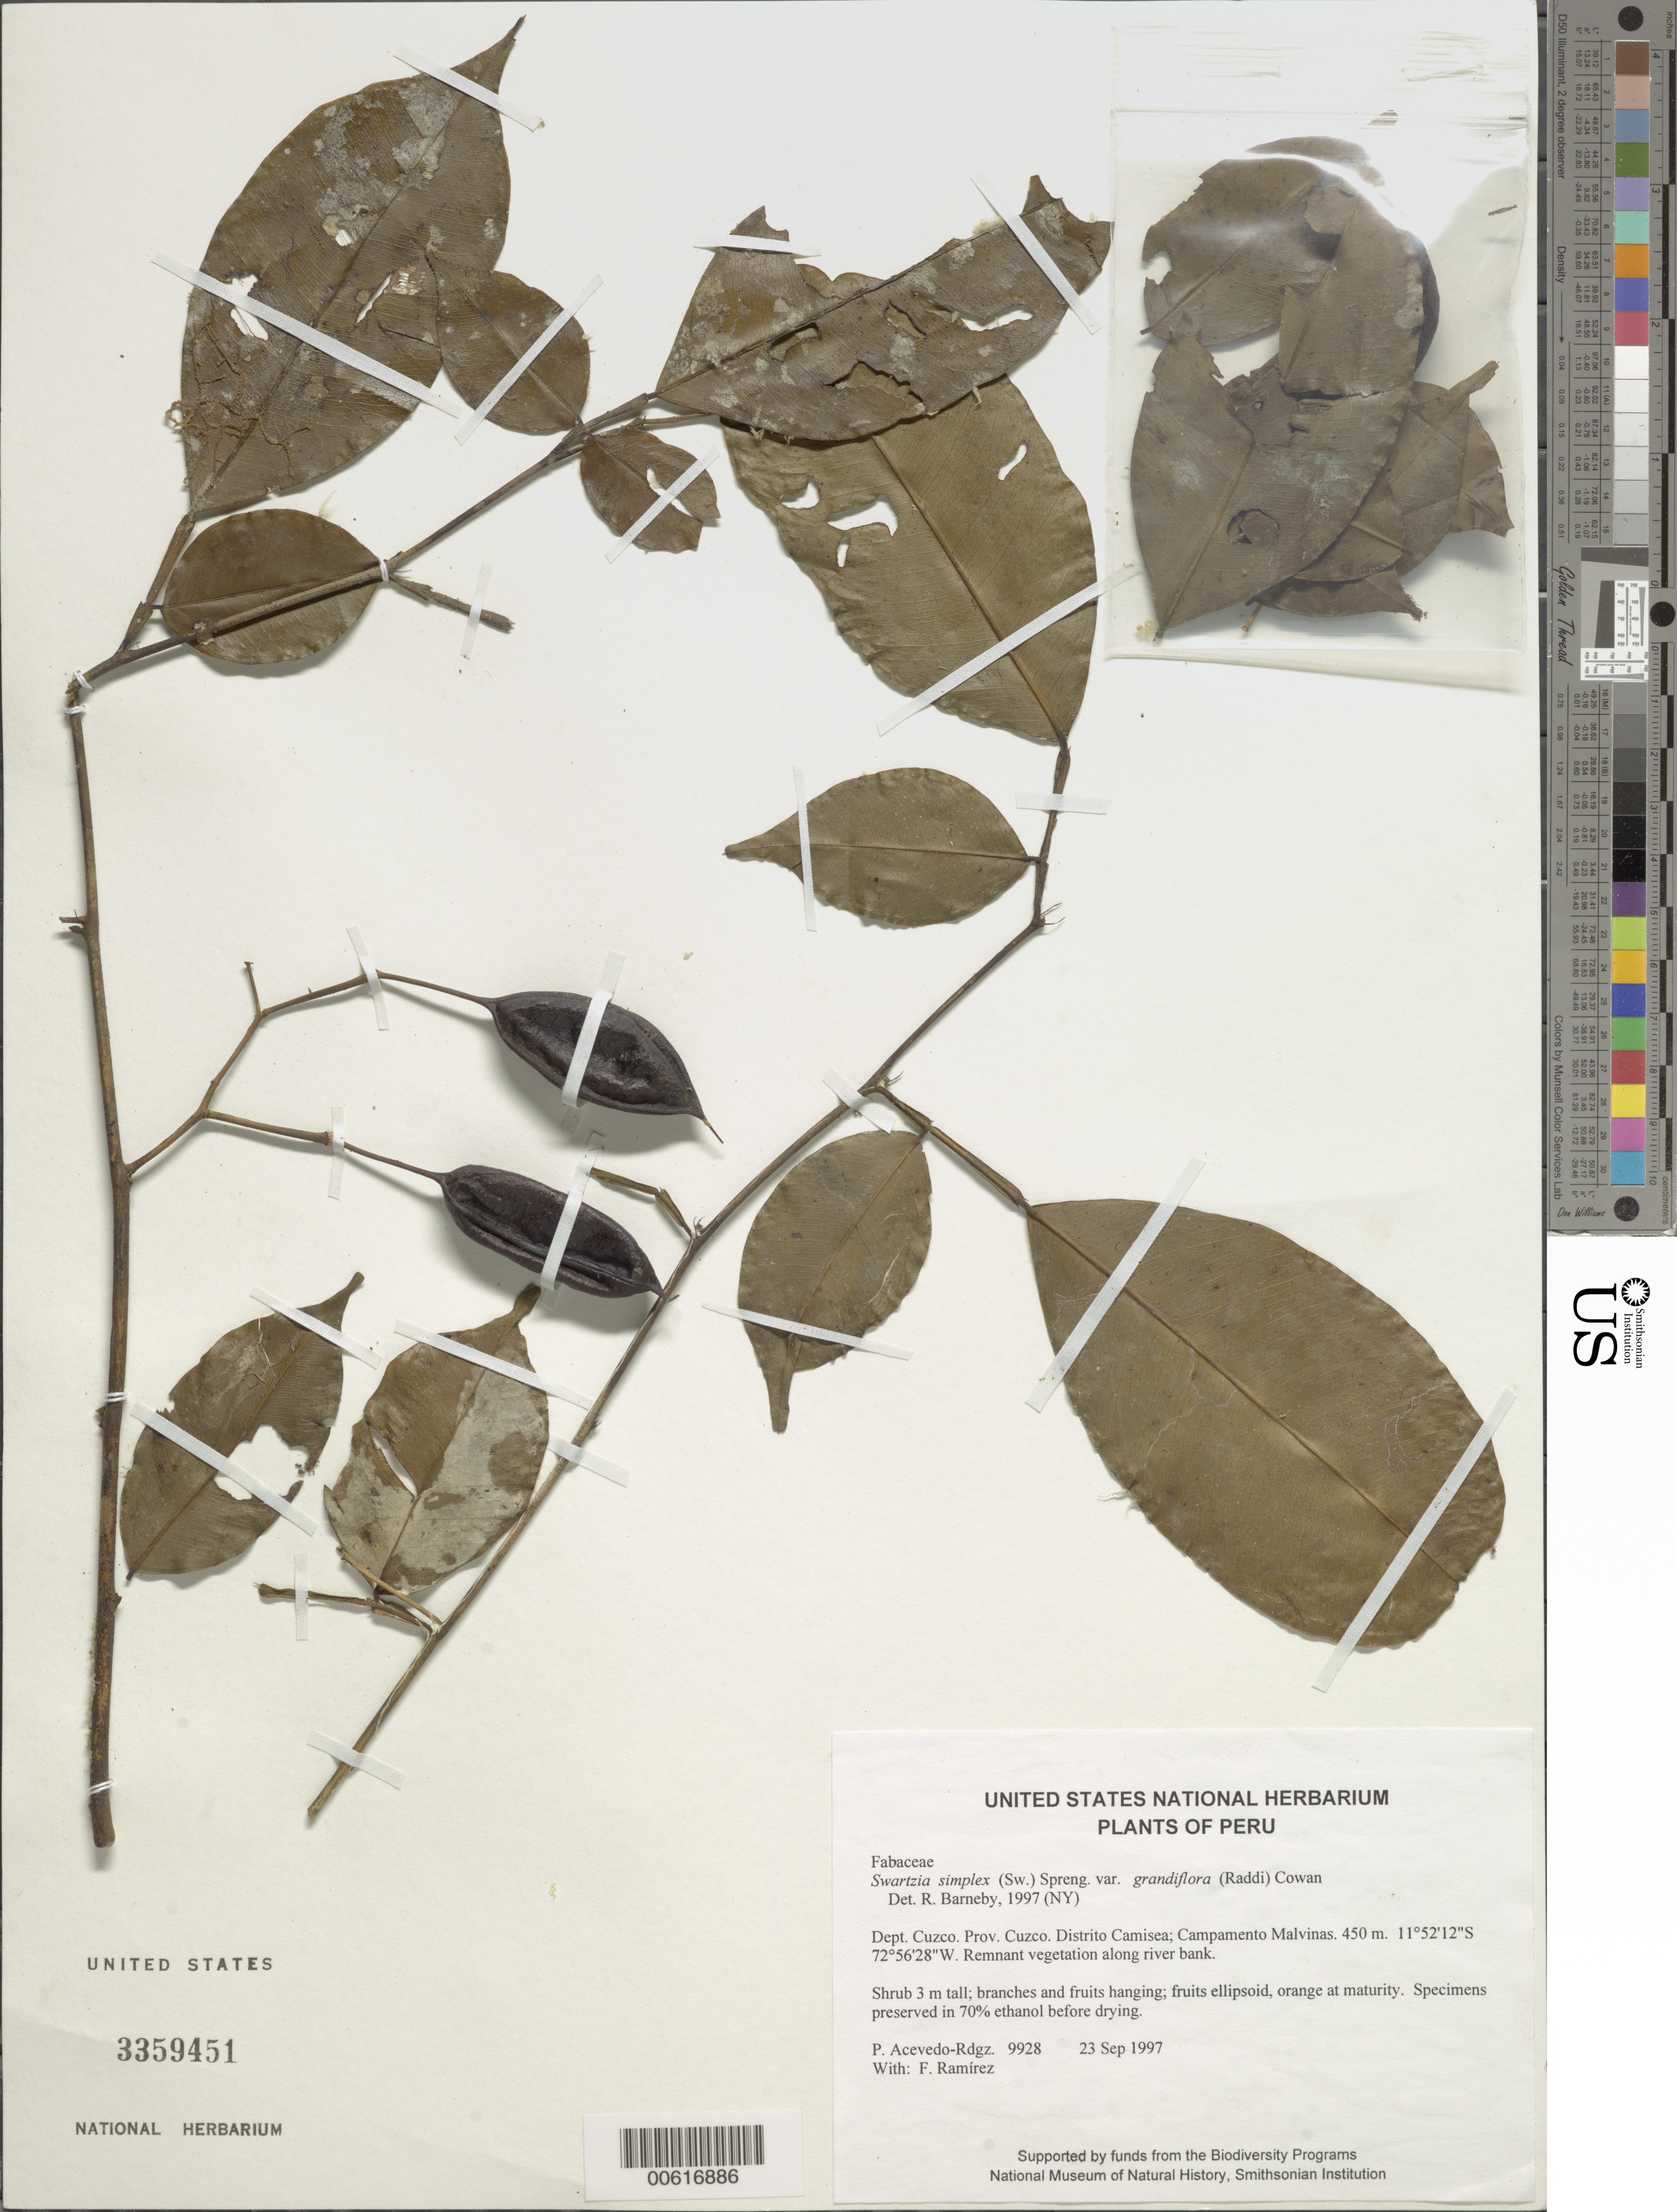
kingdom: Plantae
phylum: Tracheophyta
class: Magnoliopsida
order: Fabales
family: Fabaceae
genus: Swartzia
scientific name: Swartzia simplex var. grandiflora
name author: (Raddi) R.S. Cowan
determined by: Barneby, Rupert C., (NY)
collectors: P. Acevedo-Rodr. & F. Ramirez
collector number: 9928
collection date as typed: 23 Sep 1997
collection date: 1997-09-23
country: Peru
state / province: Cusco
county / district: Cusco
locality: Distrito Camisea; Campamento Malvinas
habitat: Remnant vegetation along river bank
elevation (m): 450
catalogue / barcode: US 3359451